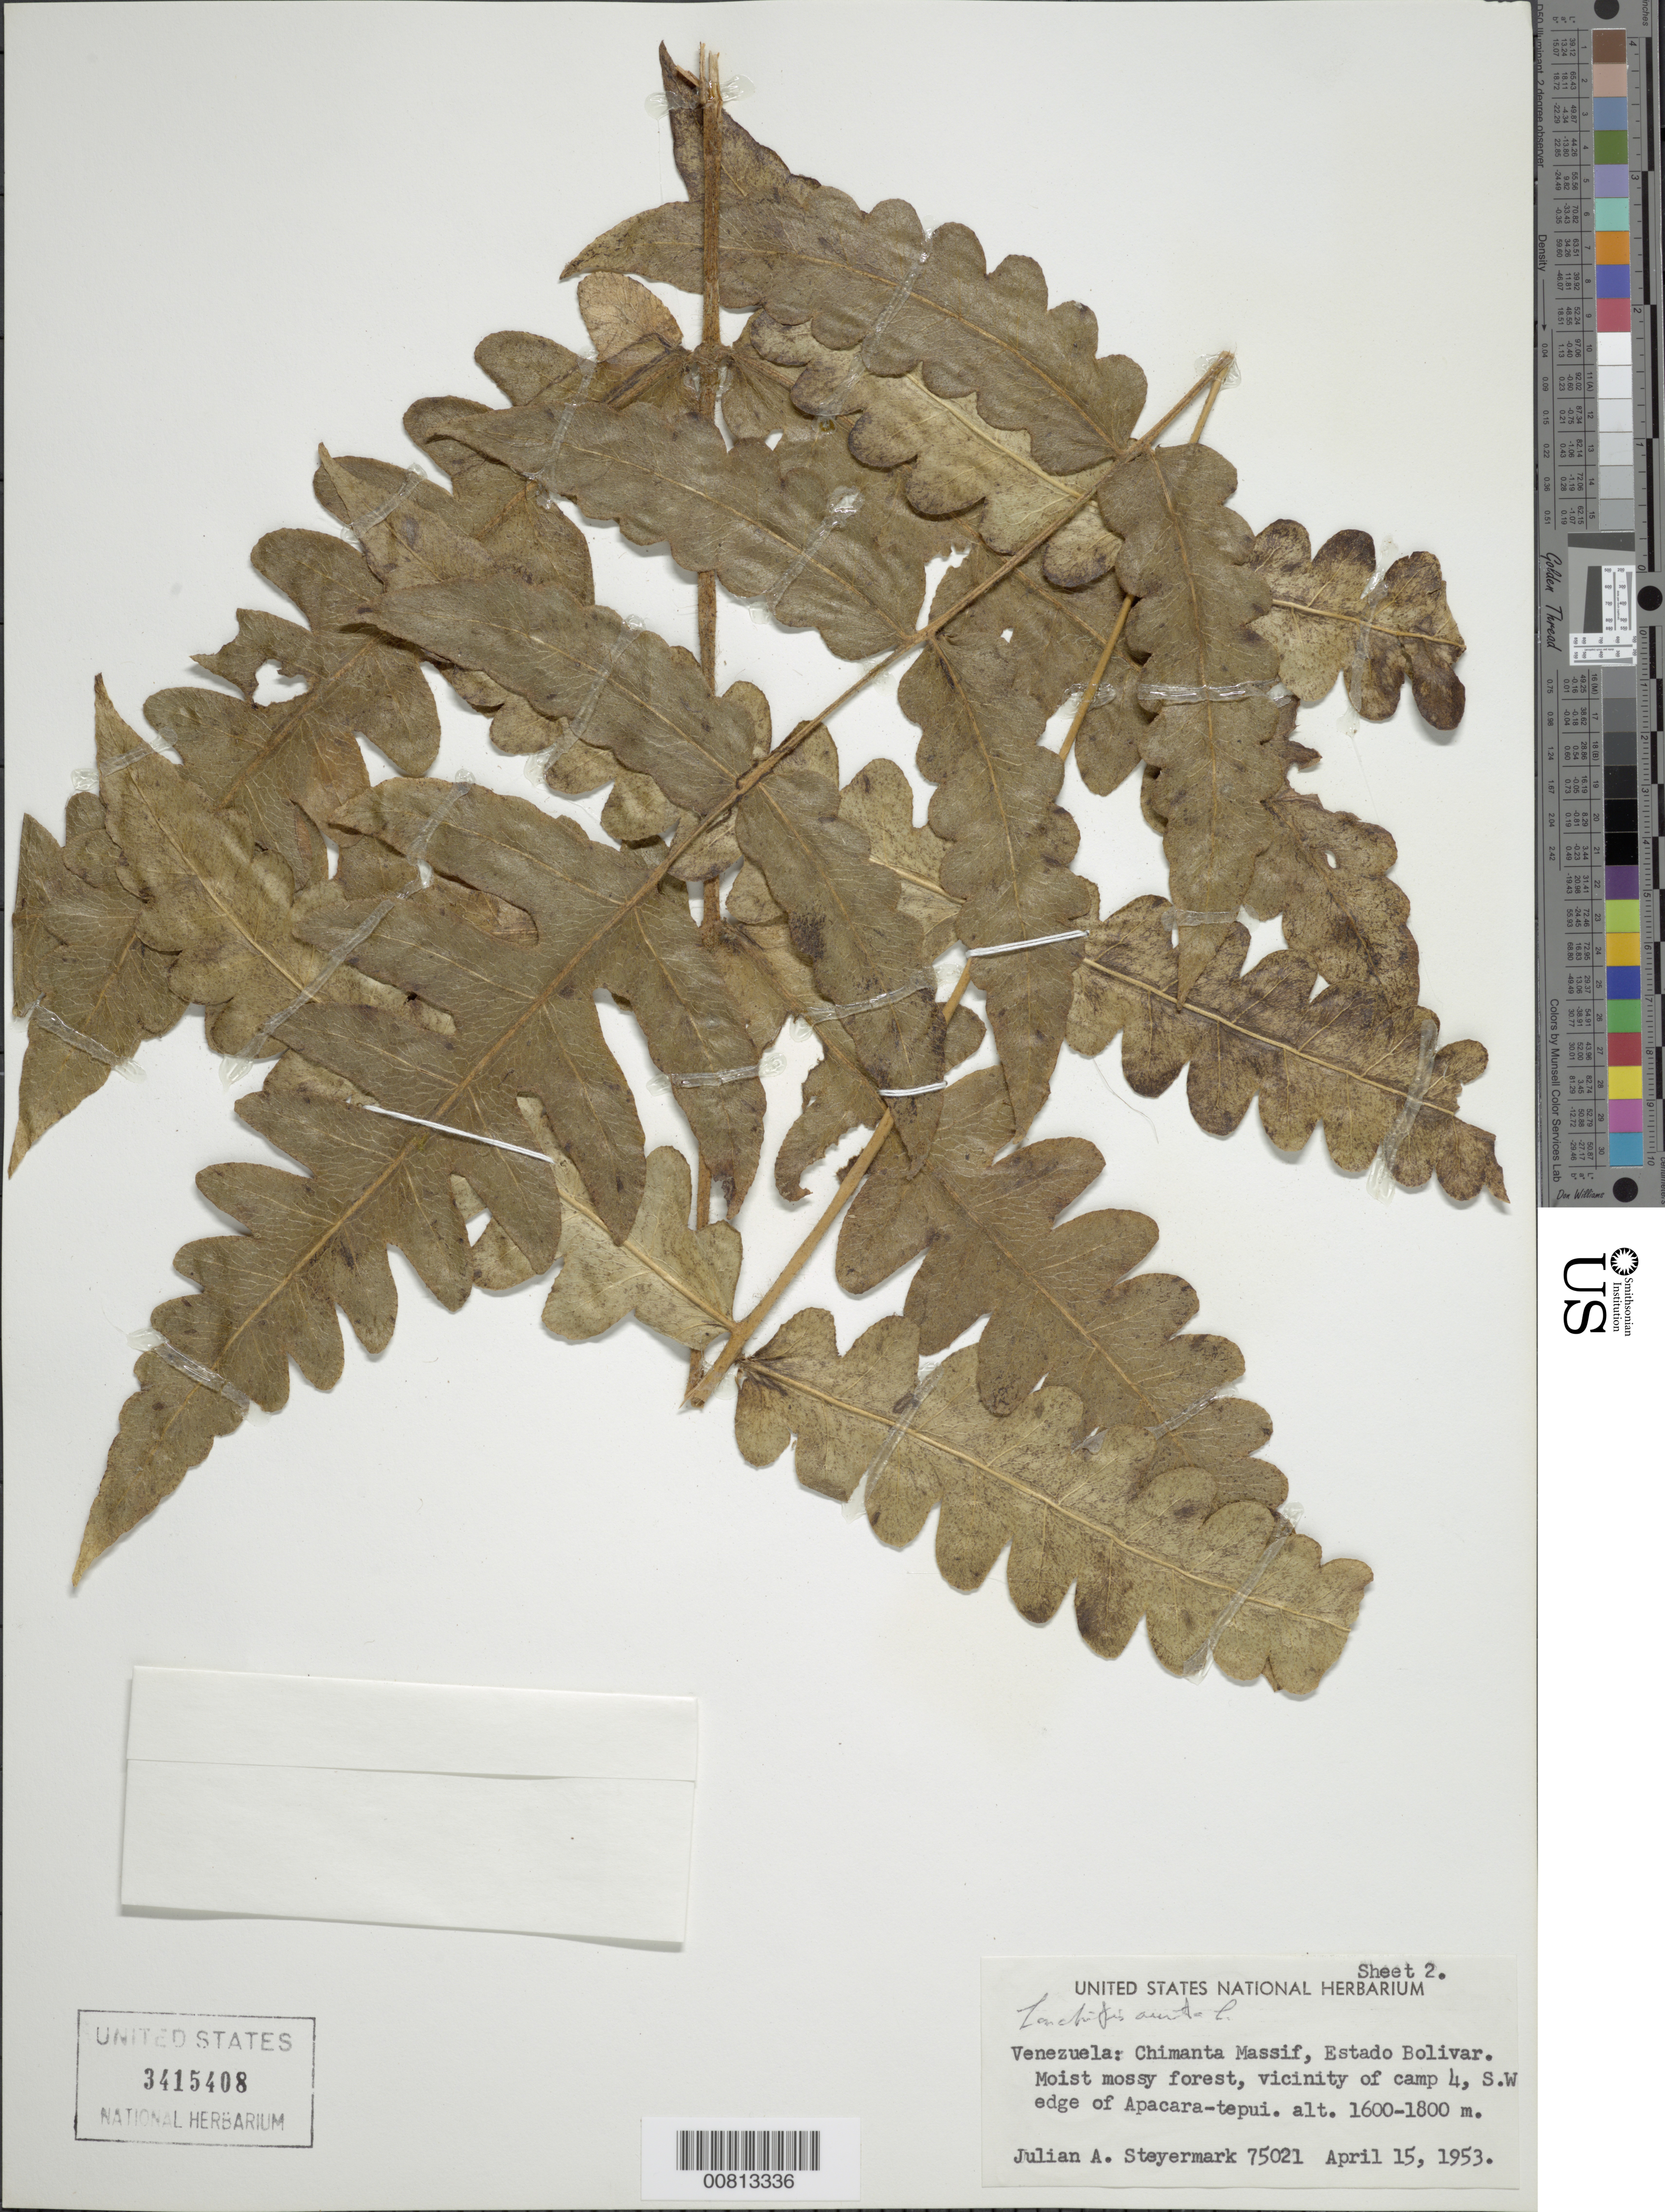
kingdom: Plantae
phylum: Tracheophyta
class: Polypodiopsida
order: Polypodiales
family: Dennstaedtiaceae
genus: Blotiella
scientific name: Blotiella lindeniana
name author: (Hook.) R.M. Tryon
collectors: J. Steyermark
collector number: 75021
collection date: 1953-04-15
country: Venezuela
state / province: Bolivar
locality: Chimanta Massif, Moist mossy forest, vicinity of camp 4, S.W. edge of Apacara-tepui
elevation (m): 1600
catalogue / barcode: US 3415408